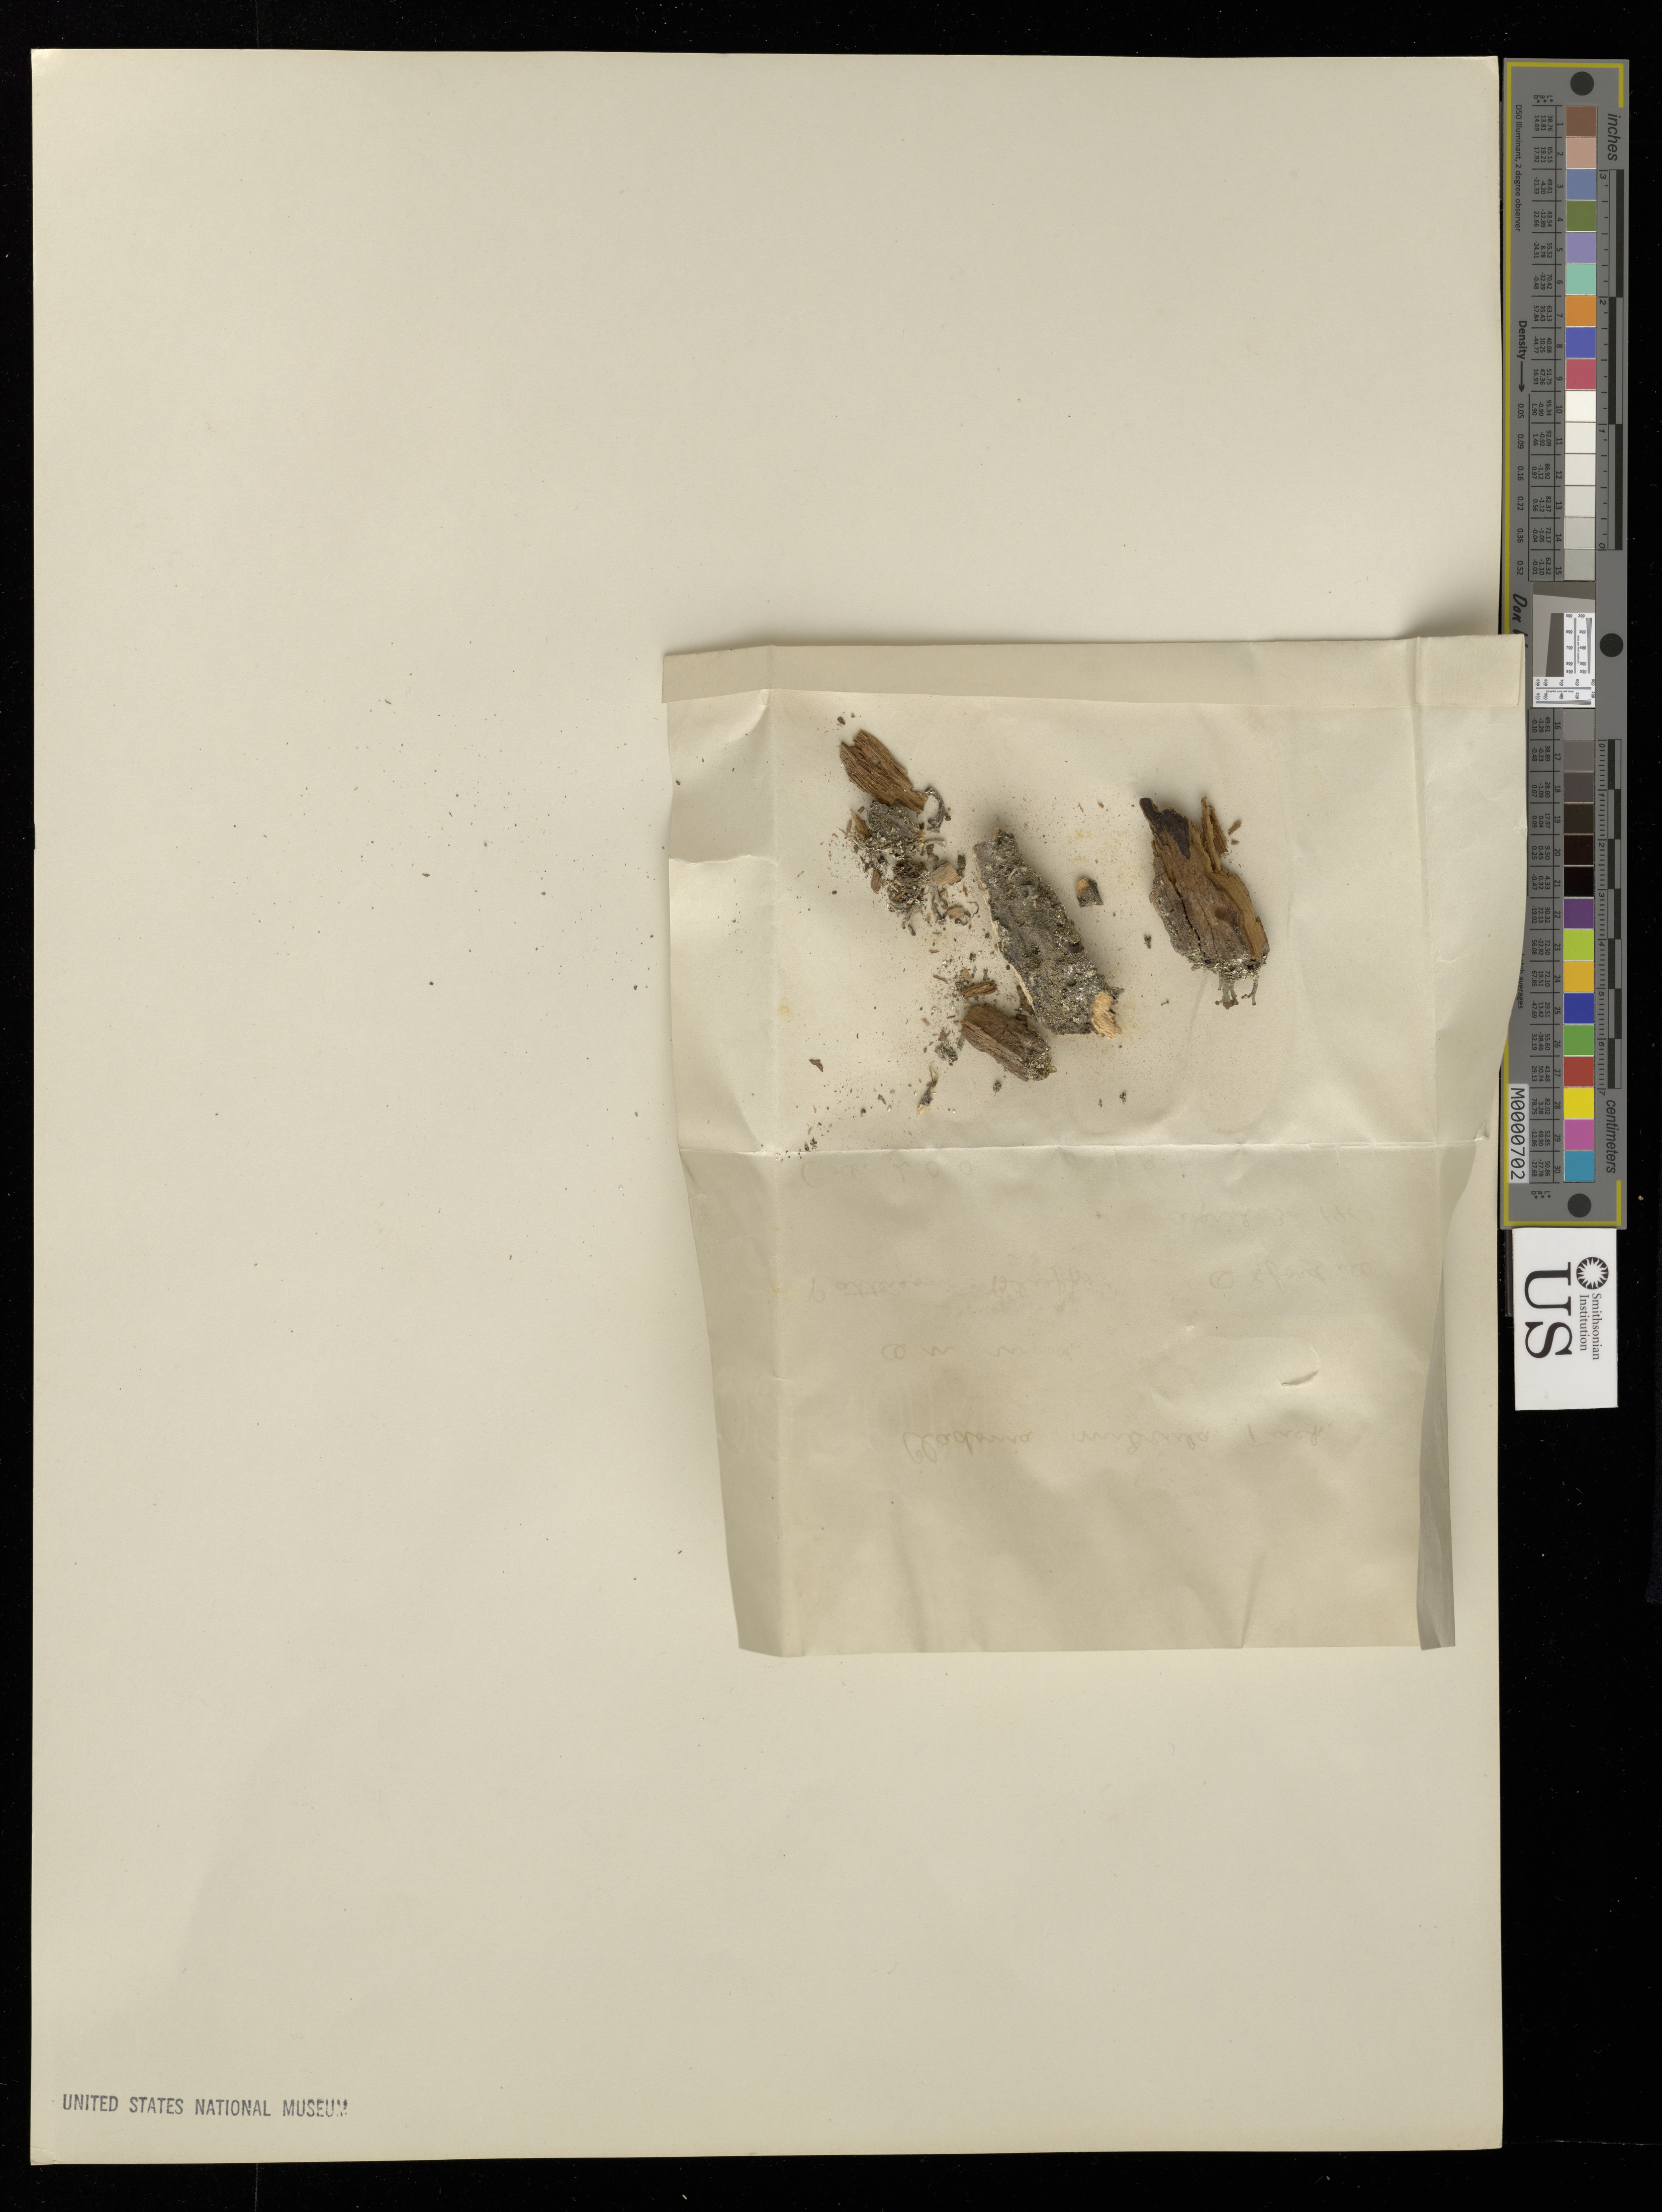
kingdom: Fungi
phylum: Ascomycota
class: Lecanoromycetes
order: Lecanorales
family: Cladoniaceae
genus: Cladonia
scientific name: Cladonia mitrula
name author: Tuck.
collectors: L. Overholts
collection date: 1910-04-03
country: United States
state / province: Ohio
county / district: Oxford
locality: Patterson's Bluffs. Oxford Co.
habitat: On wood